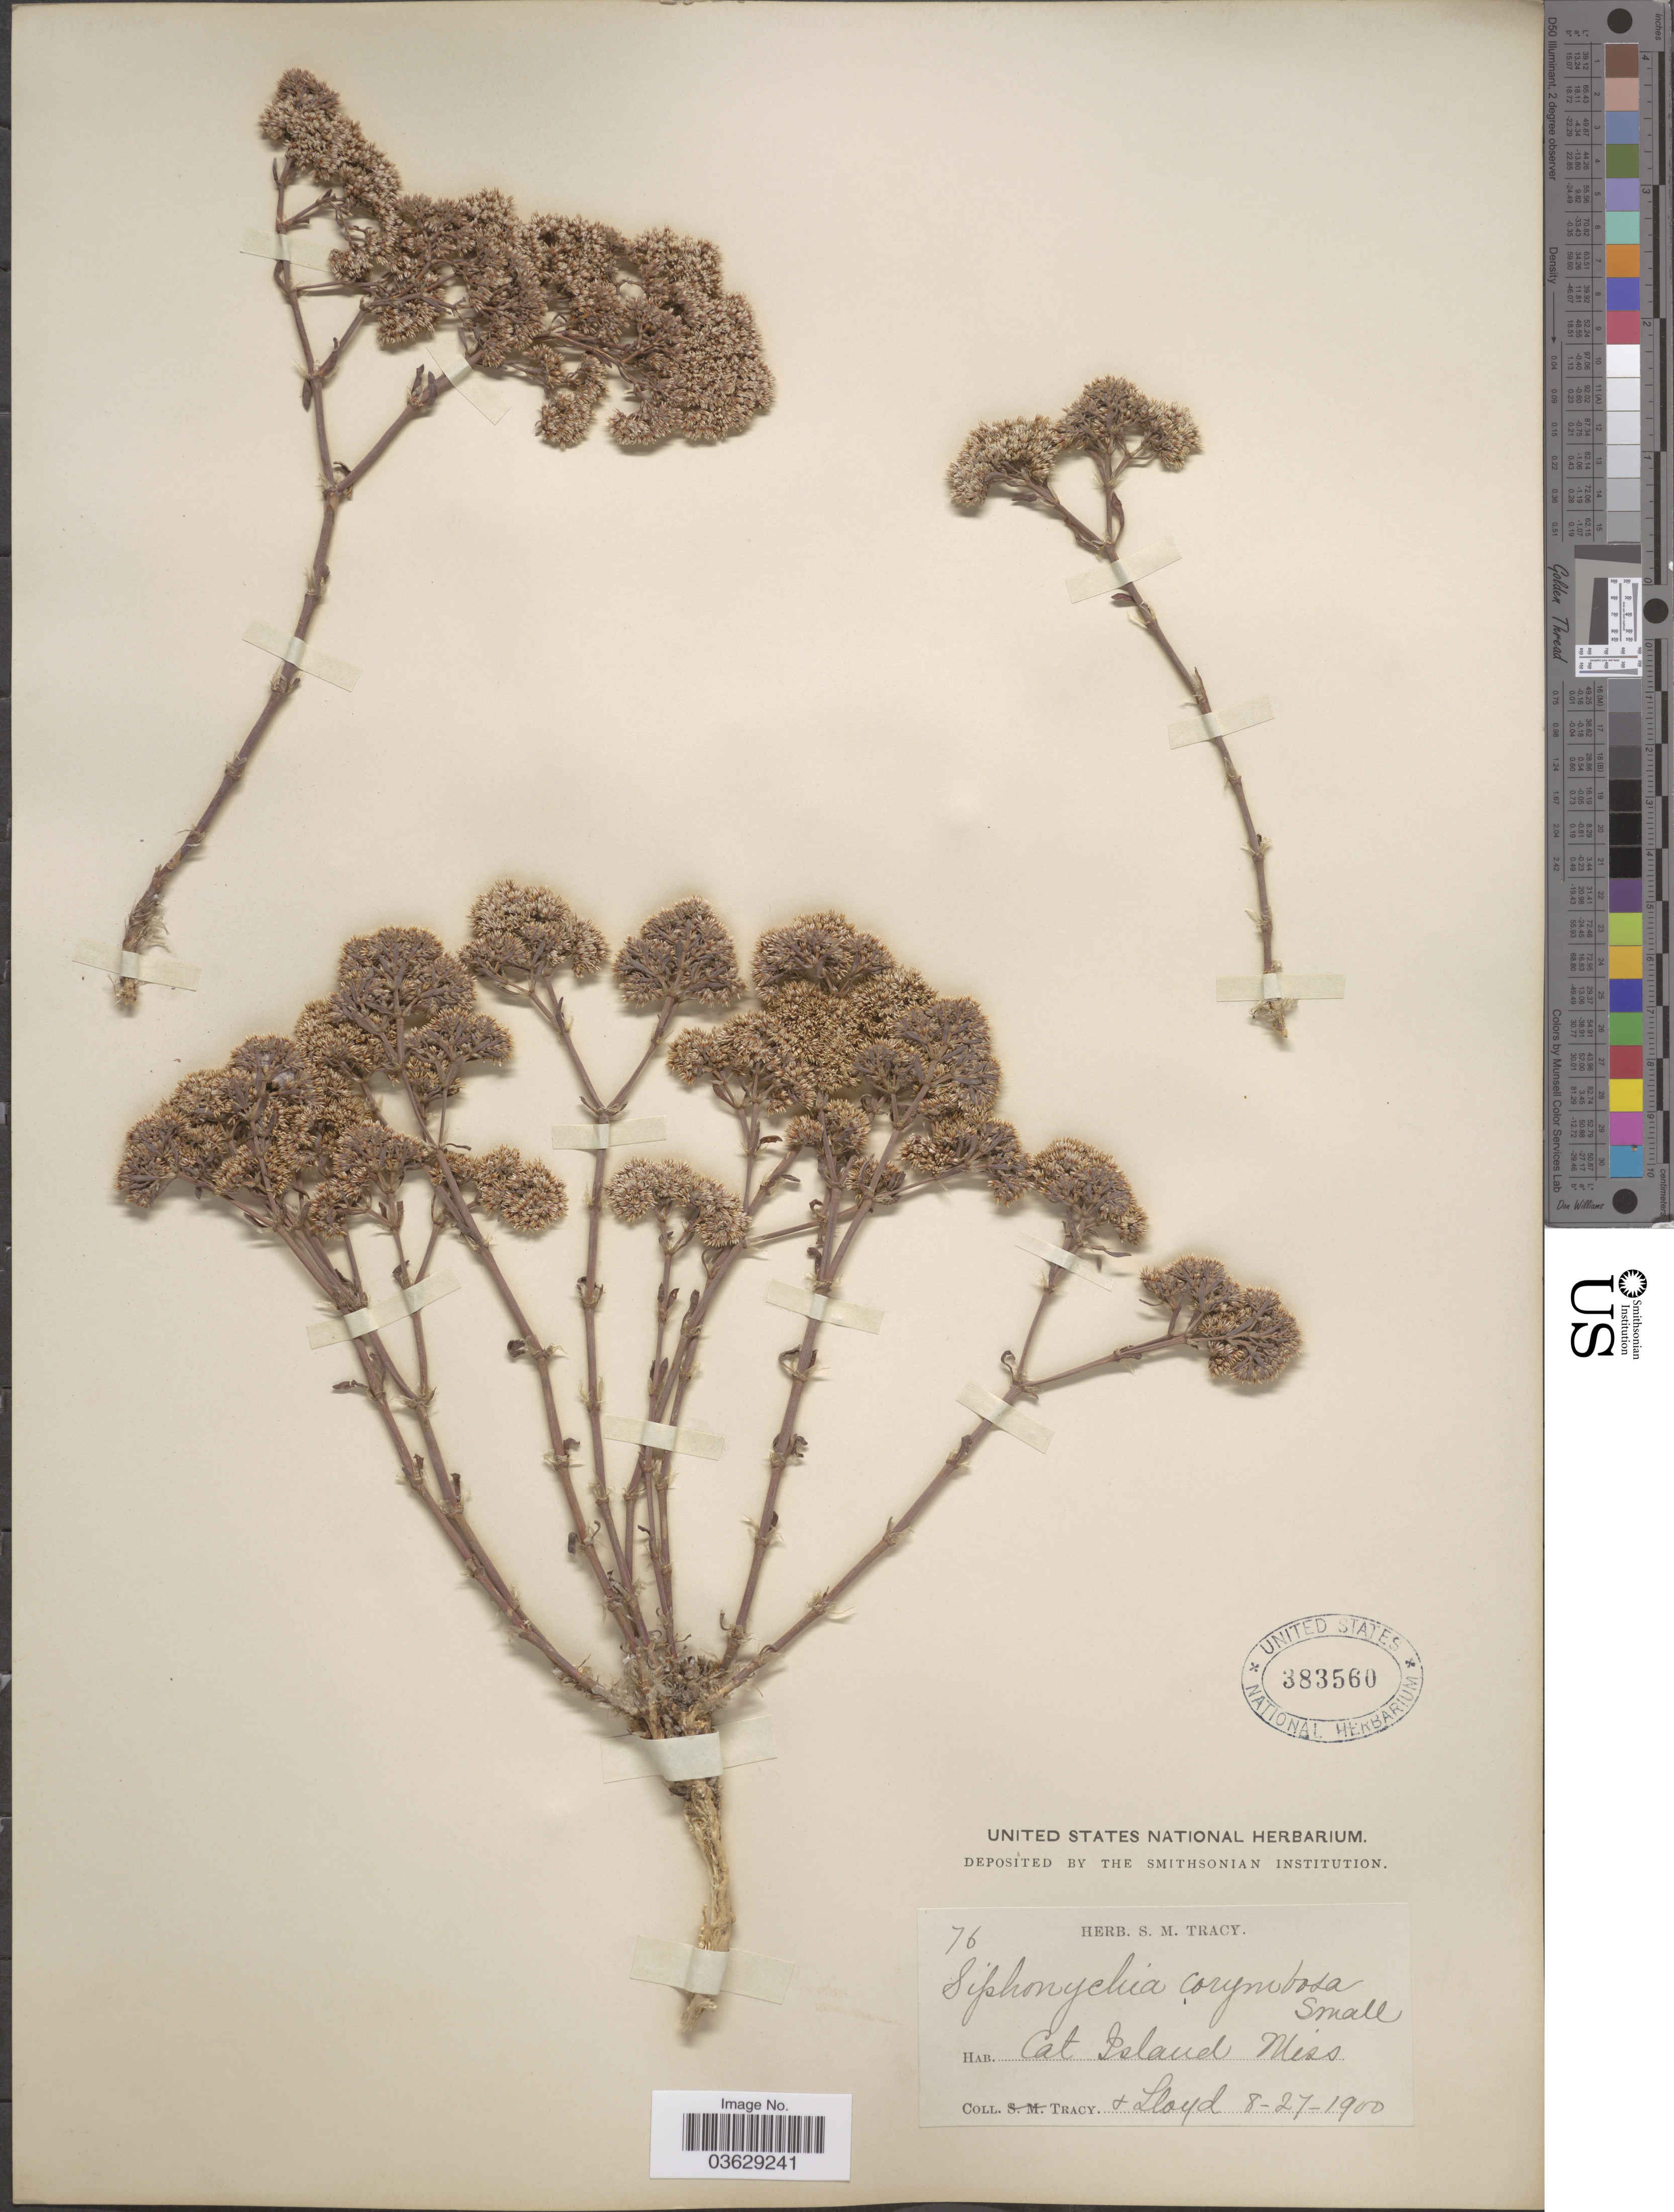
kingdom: Plantae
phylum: Tracheophyta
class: Magnoliopsida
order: Caryophyllales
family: Caryophyllaceae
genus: Paronychia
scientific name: Paronychia erecta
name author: (Chapm.) Shinners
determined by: Strong, Mark T., (BOT), Smithsonian Institution - National Museum of Natural History (UNITED STATES)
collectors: -. Tracy & -- Lloyd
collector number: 76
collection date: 1900-08-27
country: United States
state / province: Mississippi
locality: Cat Island.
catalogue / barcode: US 383560